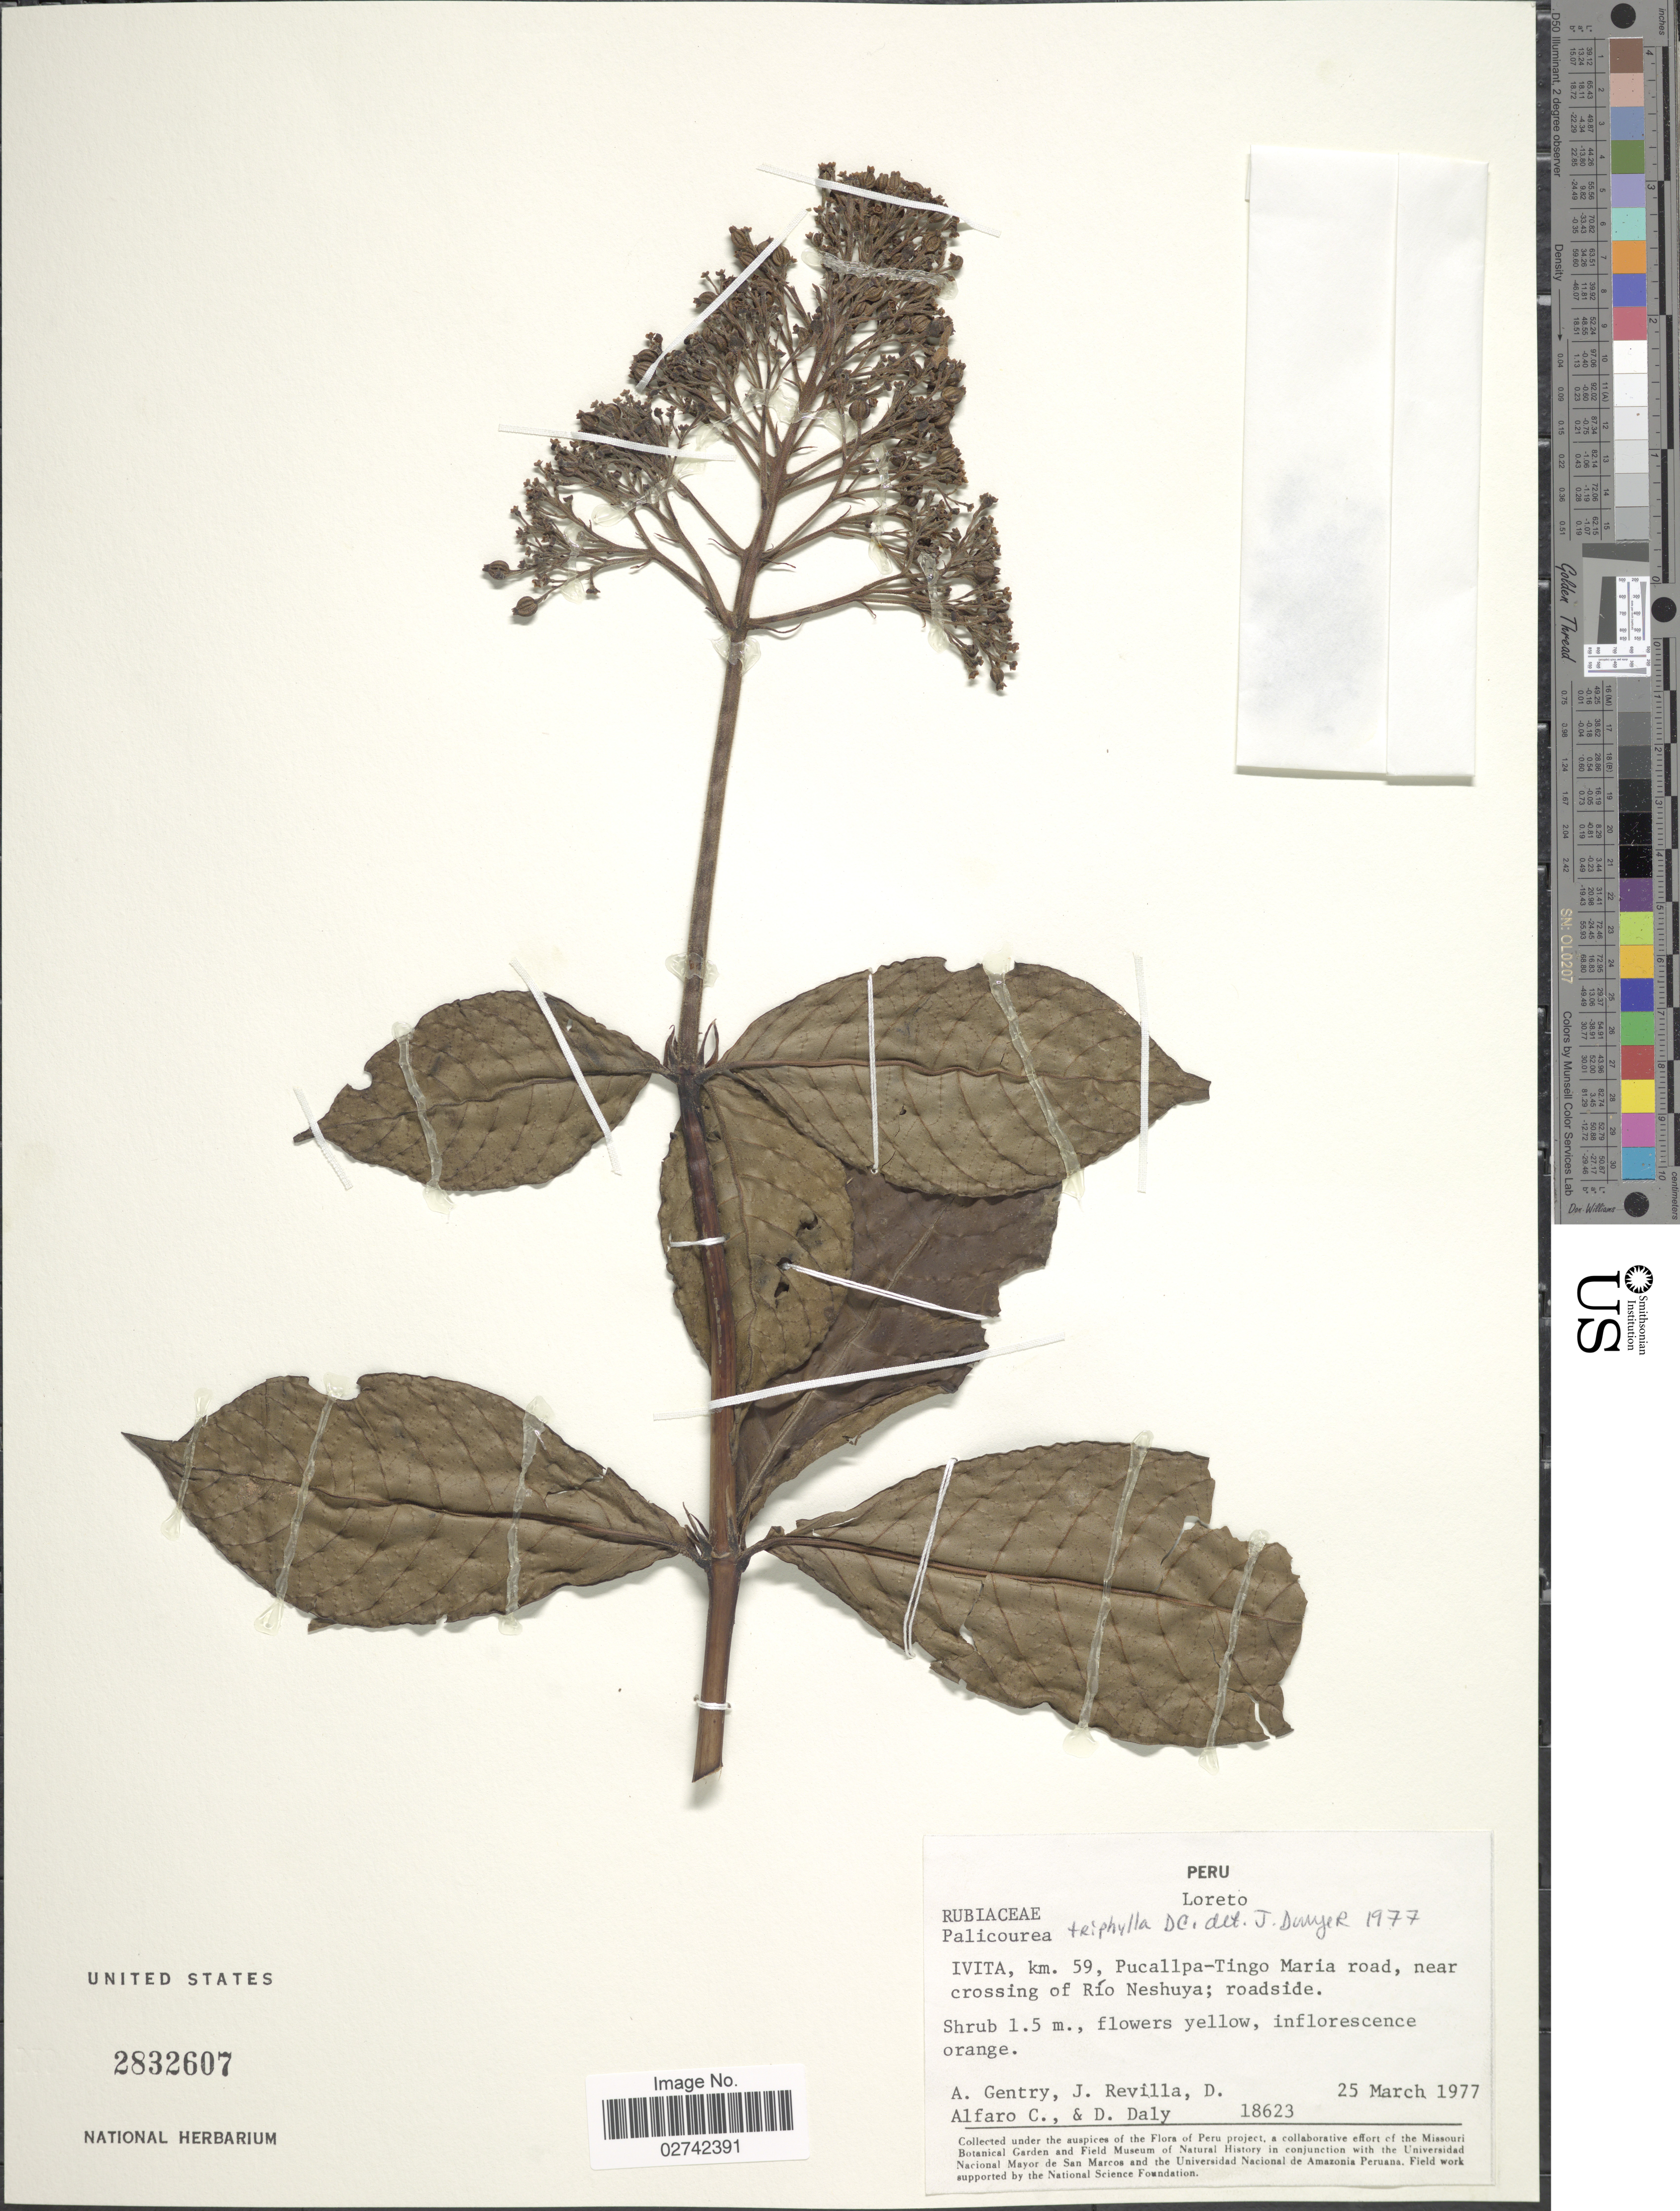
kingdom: Plantae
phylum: Tracheophyta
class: Magnoliopsida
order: Gentianales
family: Rubiaceae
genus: Palicourea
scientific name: Palicourea triphylla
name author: DC.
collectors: A. H. Gentry, J. Revilla, D. Alfaro Castaneda & D. C. Daly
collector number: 18623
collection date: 1977-03-25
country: Peru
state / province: Loreto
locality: Ivita, km. 59, Pucallpa-Tingo Maria road, near crossing of Rio Neshuya; roadside.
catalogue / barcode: US 2832607